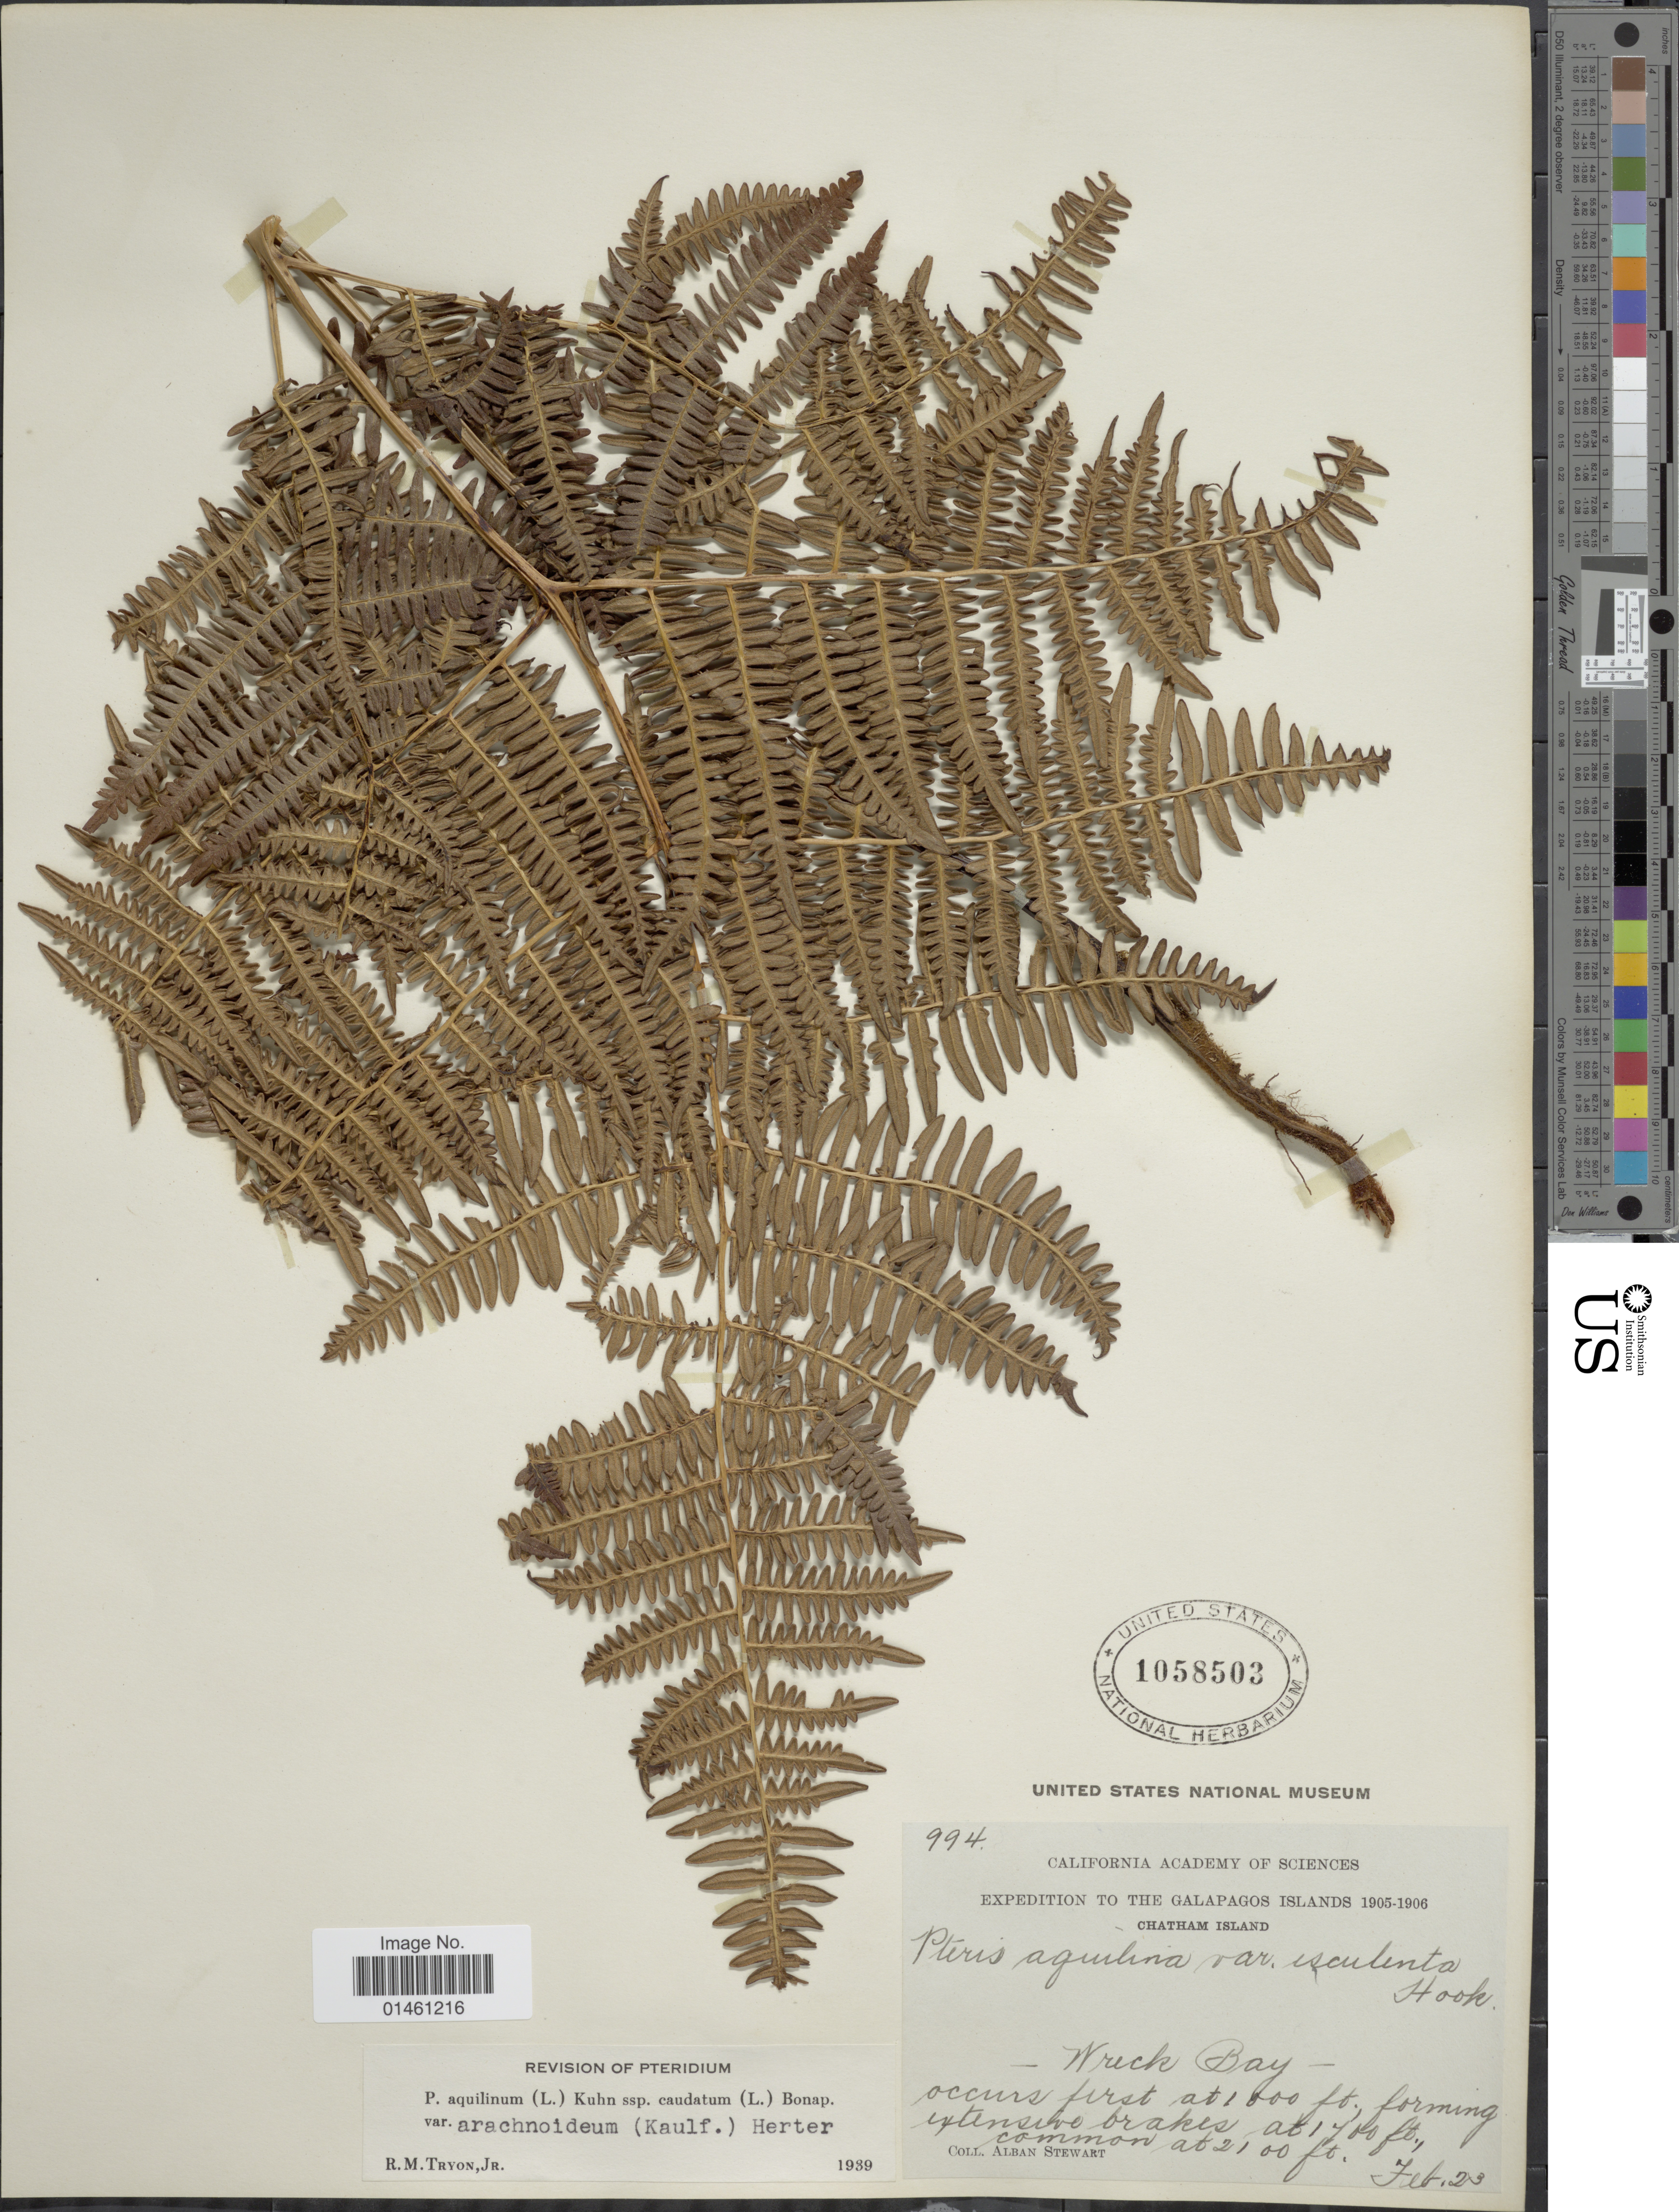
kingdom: Plantae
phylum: Tracheophyta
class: Polypodiopsida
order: Polypodiales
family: Dennstaedtiaceae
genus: Pteridium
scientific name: Pteridium aquilinum var. arachnoideum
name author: (Kaulf.) Herter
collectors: A. Stewart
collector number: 994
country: Ecuador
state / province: Colón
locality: Galapagos Islands, Chatham Island, Wreck Bay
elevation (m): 305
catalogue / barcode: US 1058503